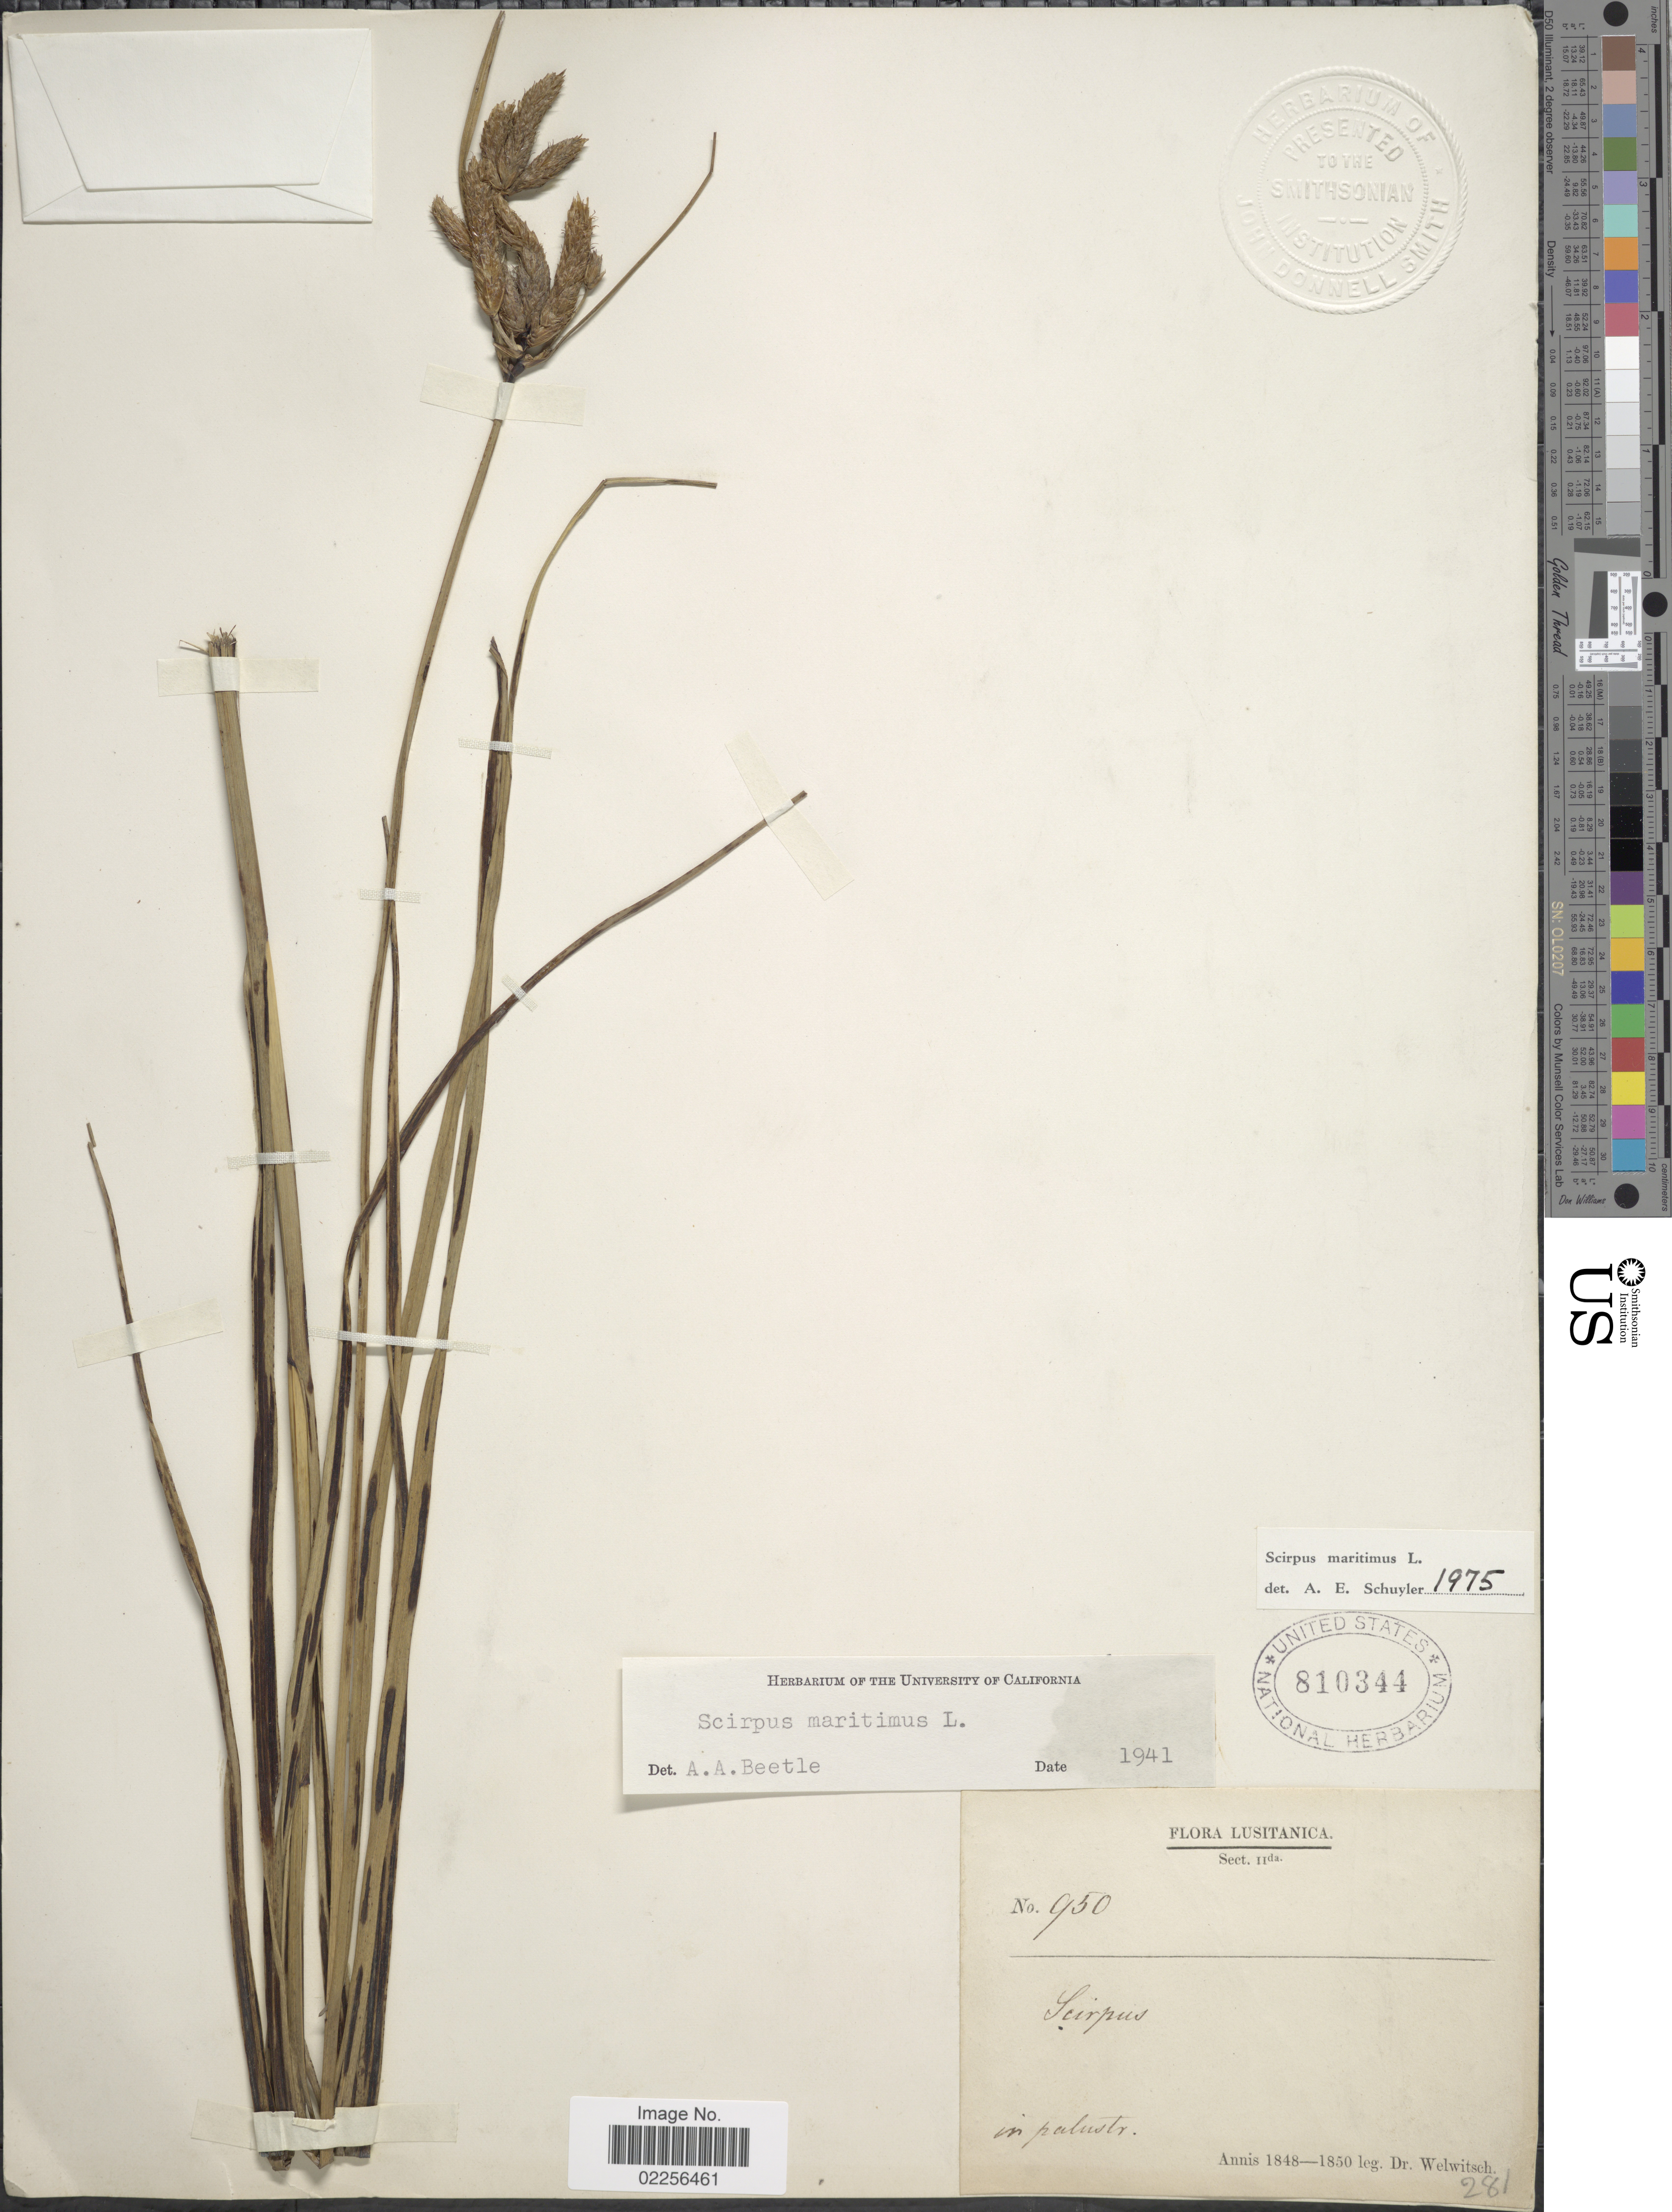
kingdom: Plantae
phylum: Tracheophyta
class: Liliopsida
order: Poales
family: Cyperaceae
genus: Bolboschoenus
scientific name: Bolboschoenus maritimus subsp. maritimus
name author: (L.) Palla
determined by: Strong, Mark T., (BOT), Smithsonian Institution - National Museum of Natural History (UNITED STATES)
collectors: -. Welwitsch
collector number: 950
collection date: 1848/1850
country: Portugal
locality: Lusitanica, in palustr.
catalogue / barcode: US 810344